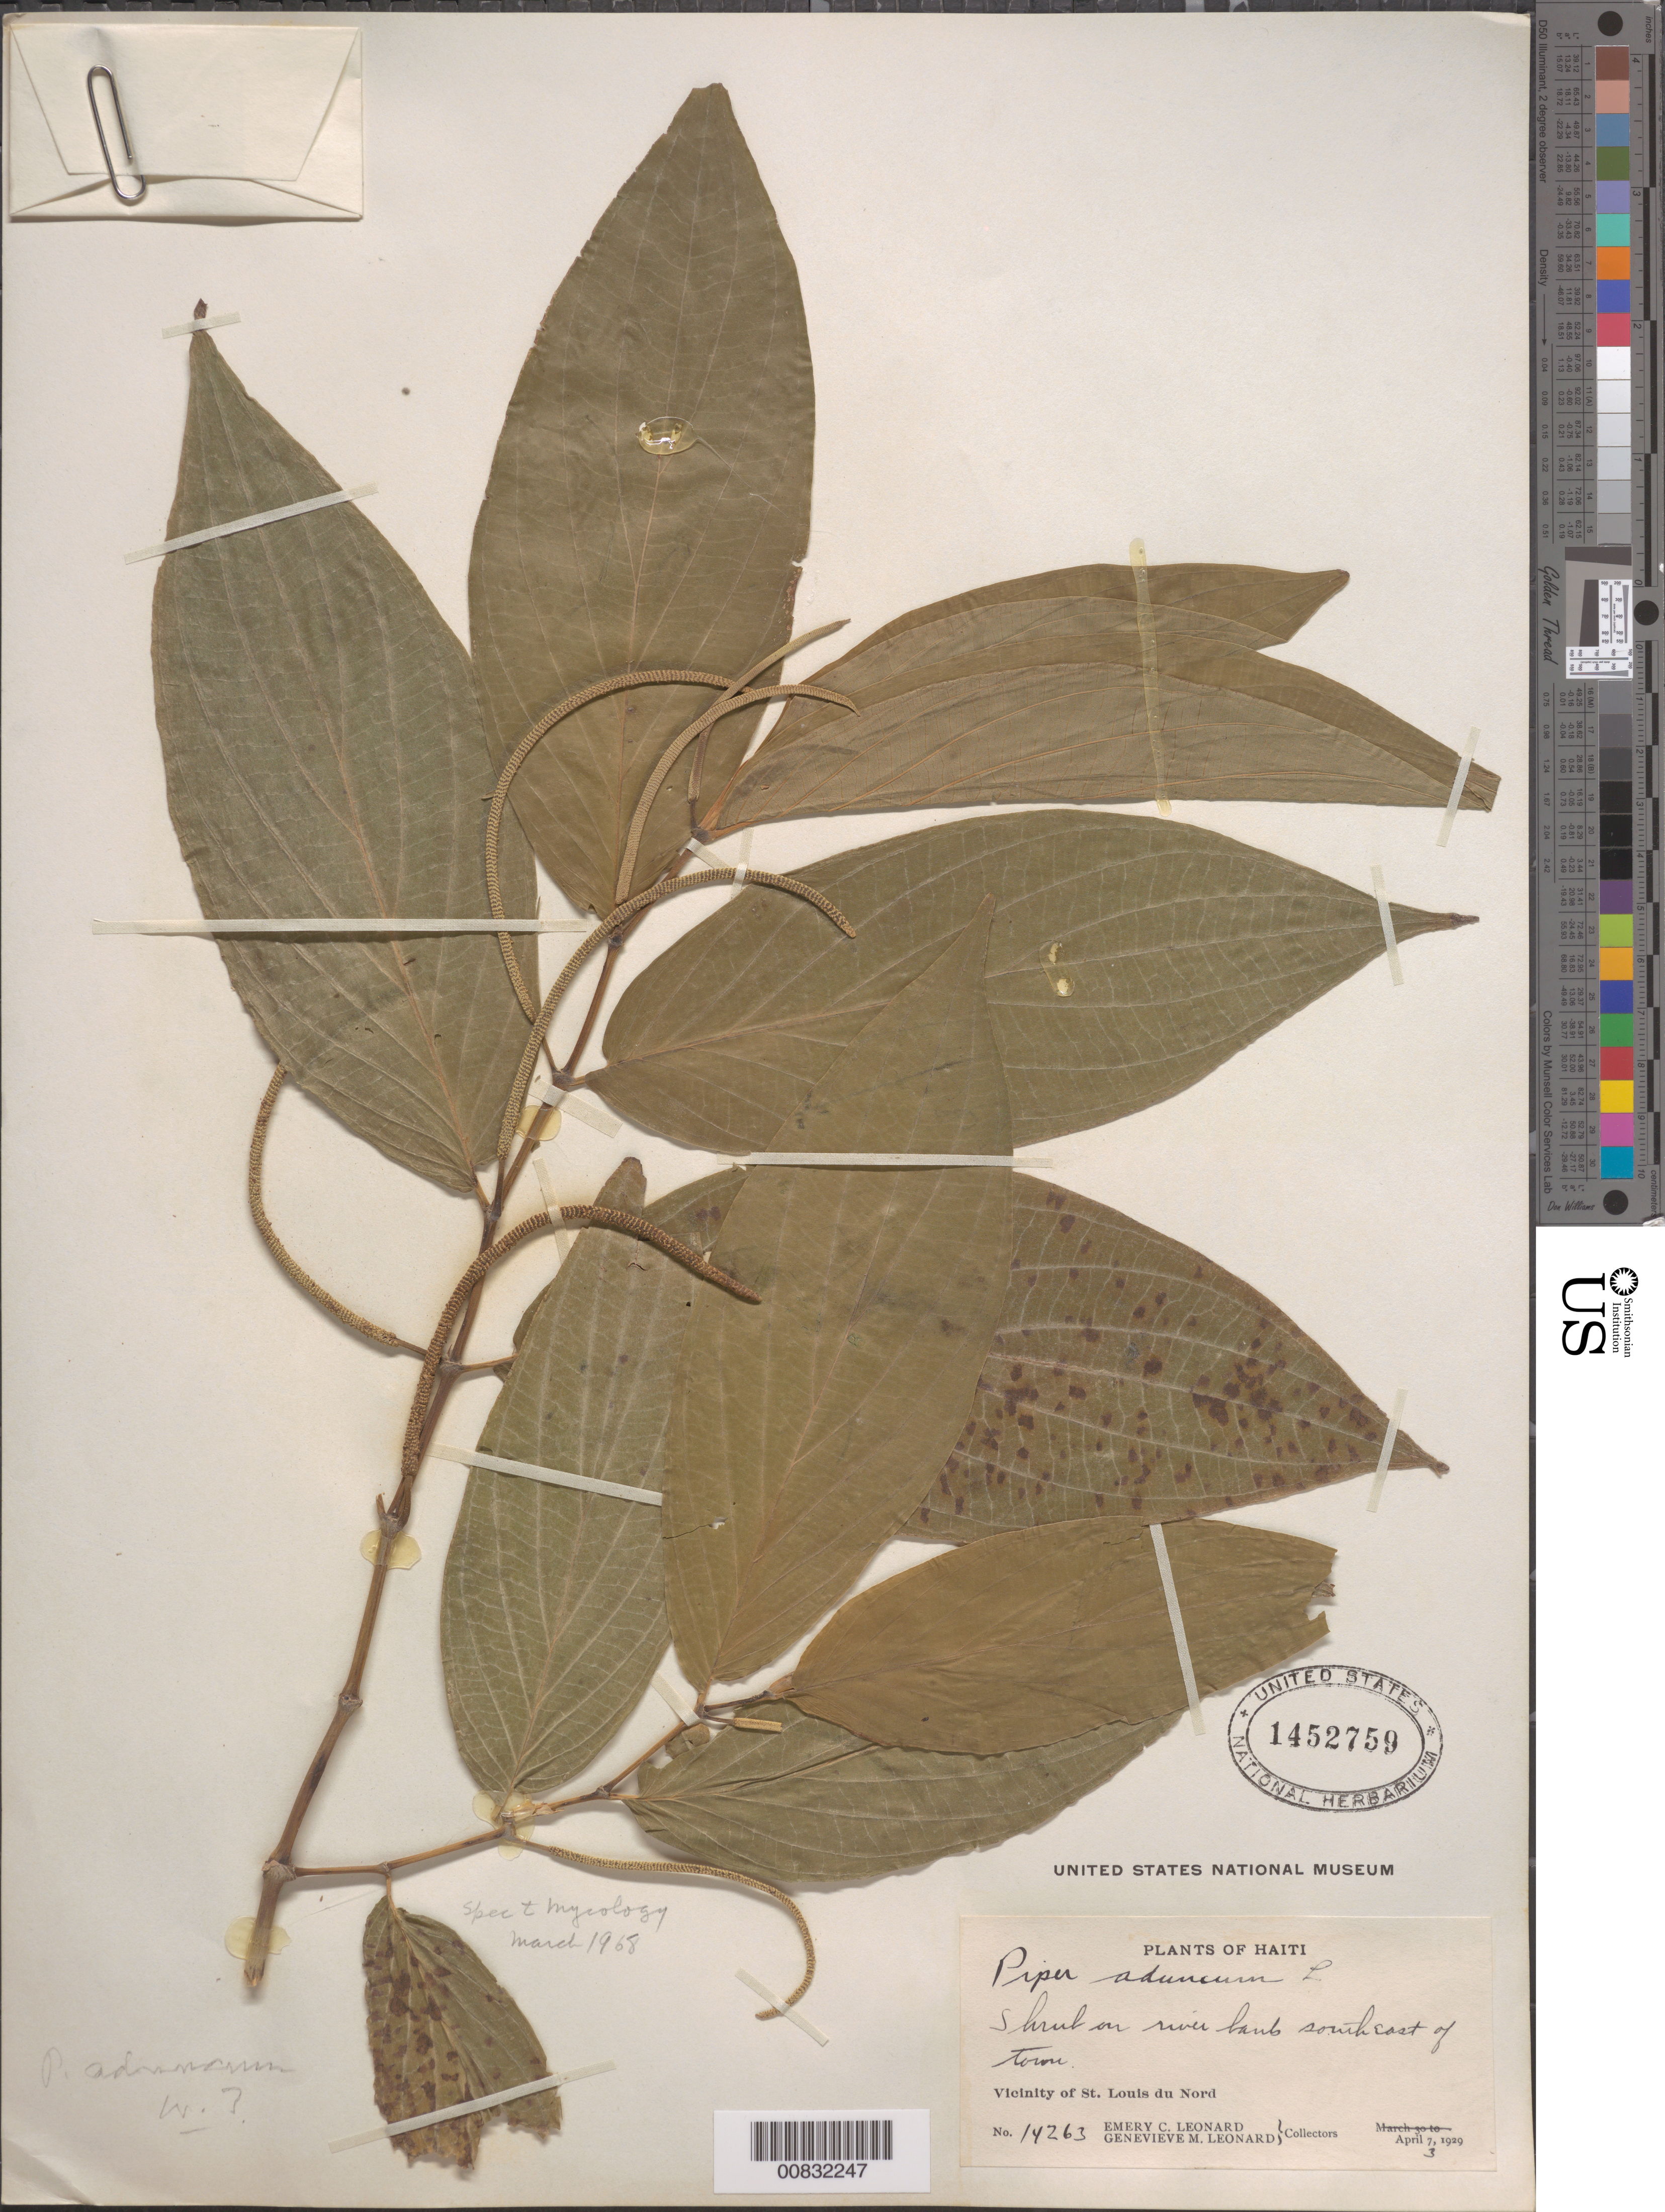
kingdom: Plantae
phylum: Tracheophyta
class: Magnoliopsida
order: Piperales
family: Piperaceae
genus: Piper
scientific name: Piper aduncum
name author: L.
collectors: E. C. Leonard & G. M. Leonard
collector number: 14263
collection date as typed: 03 Apr 1929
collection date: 1929-04-03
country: Haiti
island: Hispaniola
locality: Vicinity of St. Louis du Nord. River bank southeast of town.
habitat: River bank.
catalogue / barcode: US 1452759